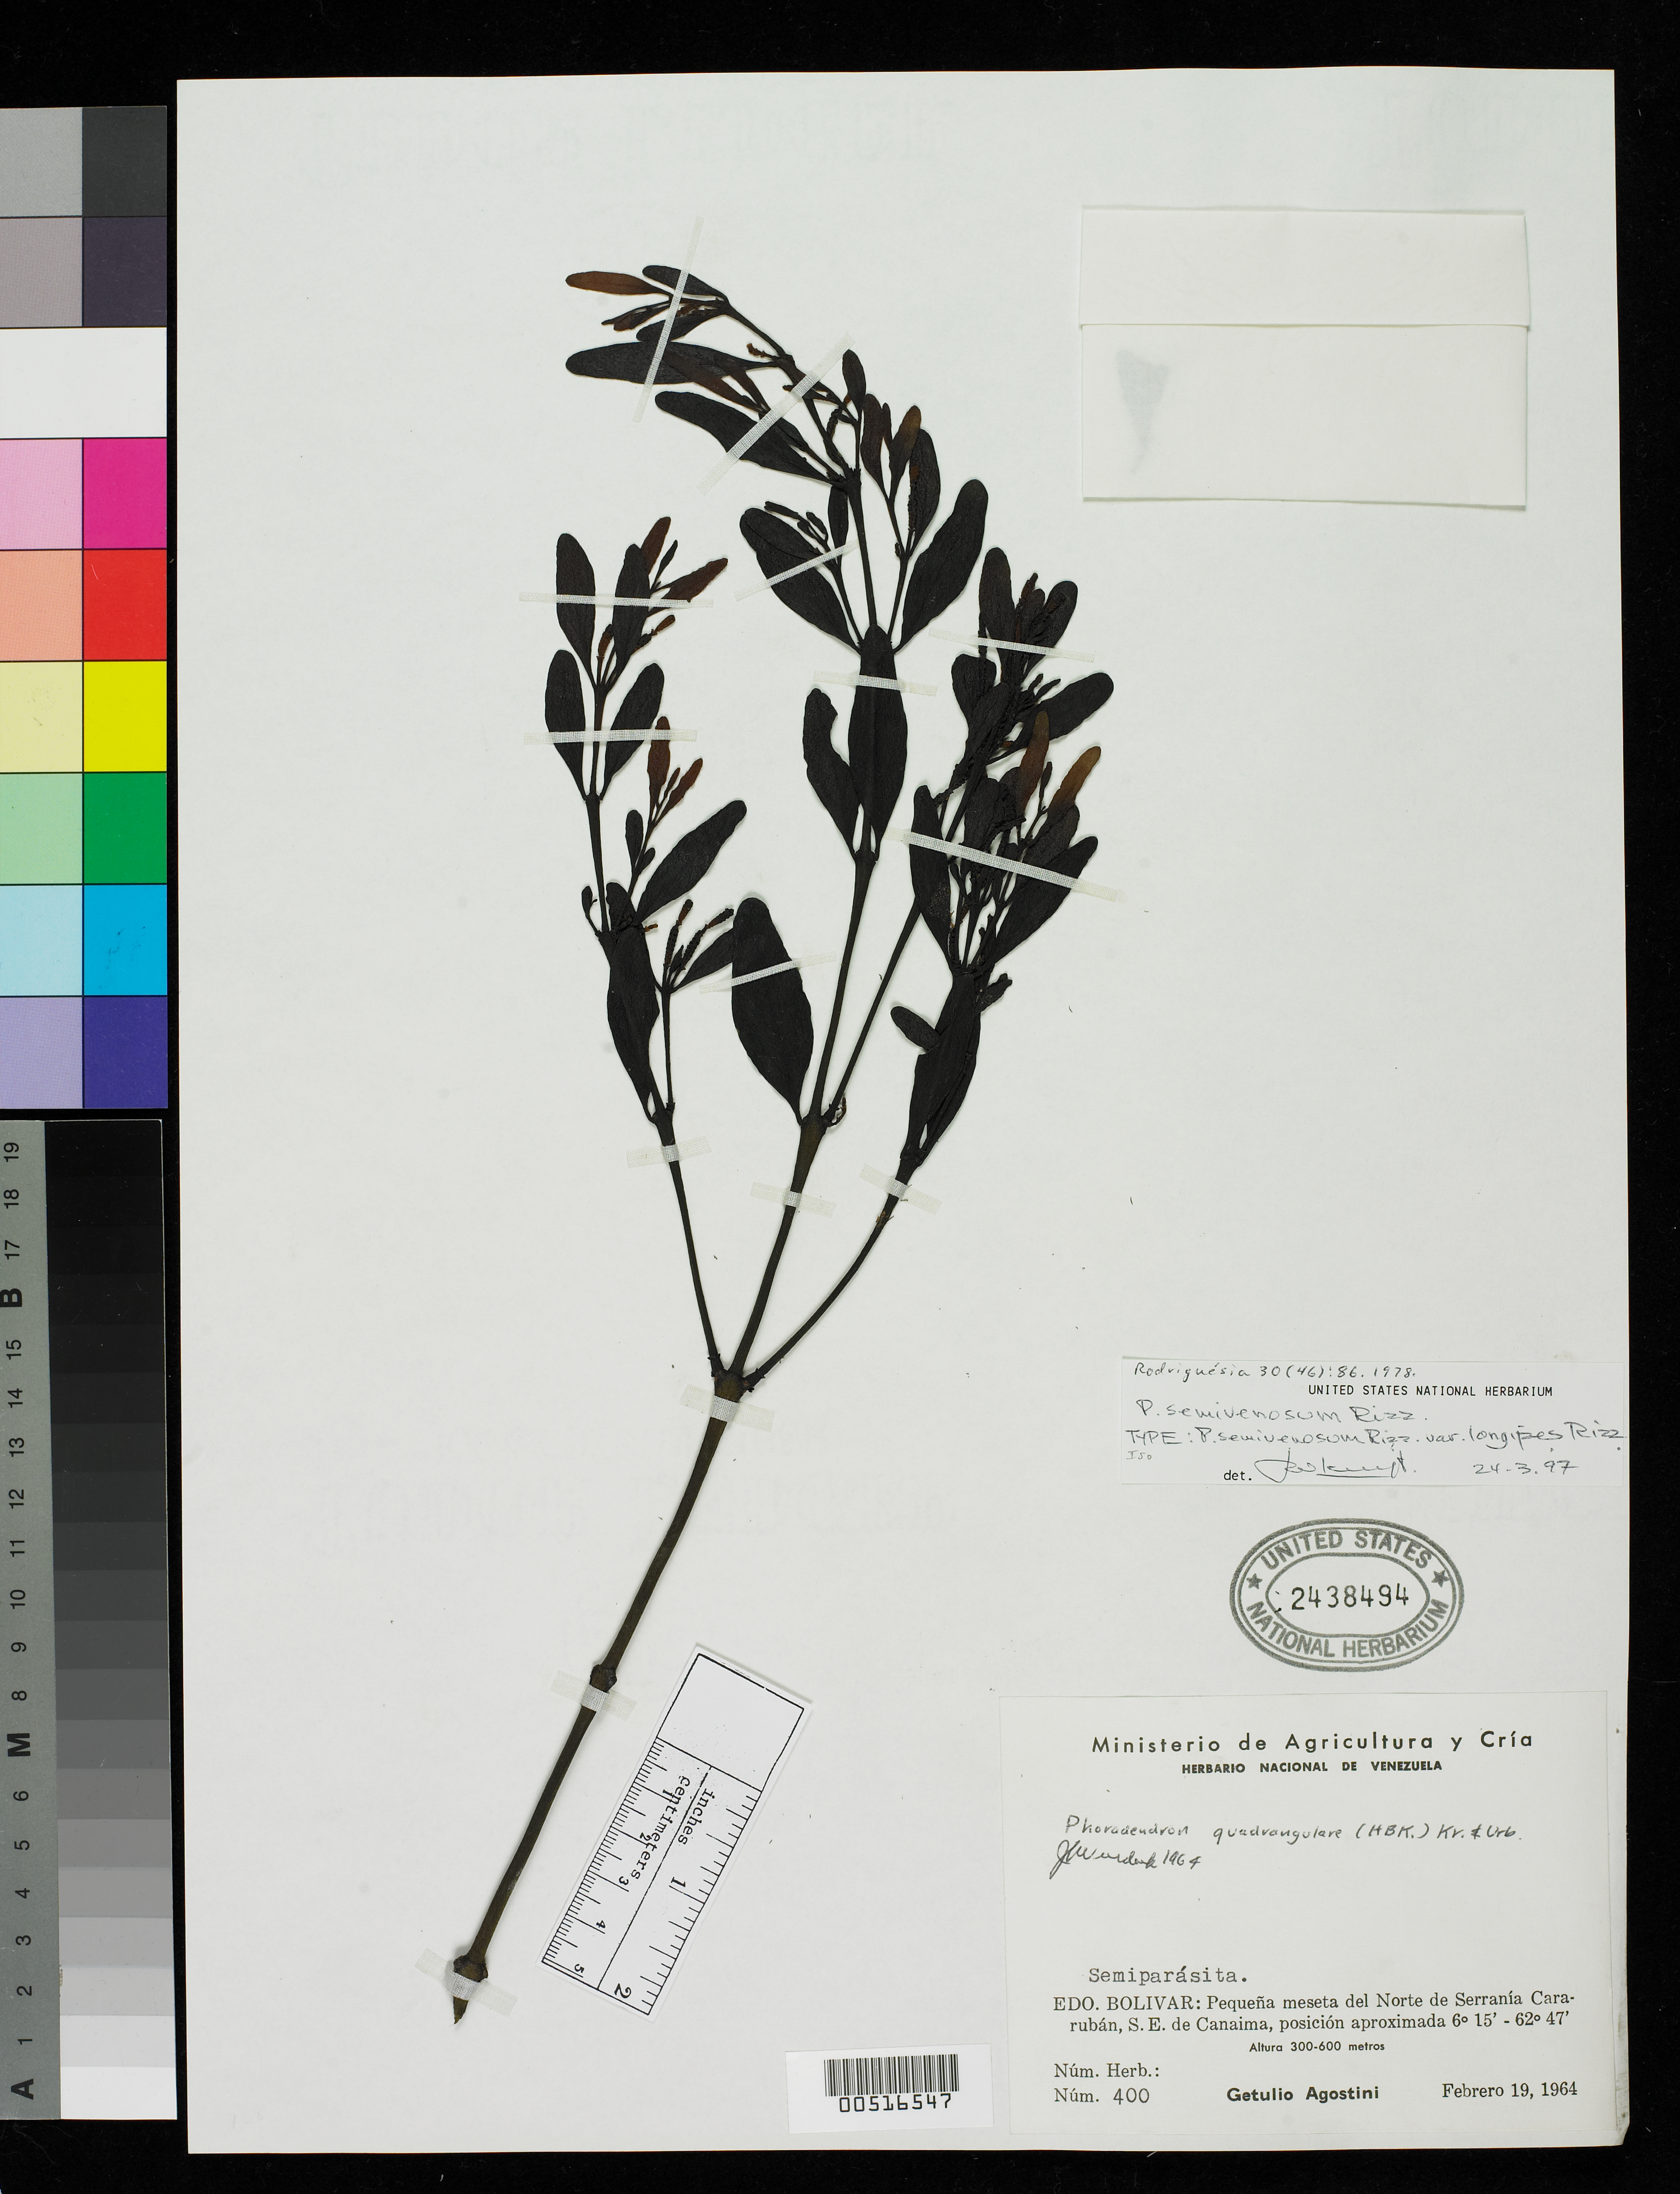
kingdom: Plantae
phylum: Tracheophyta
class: Magnoliopsida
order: Santalales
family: Viscaceae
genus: Phoradendron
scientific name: Phoradendron semivenosum var. longipes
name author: Rizzini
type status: Isotype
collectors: G. Agostini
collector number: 400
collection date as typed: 19 Feb 1964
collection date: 1964-02-19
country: Venezuela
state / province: Bolivar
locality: Pequena Meseta Delnorte de Serrania Cararuban, se de Canaima.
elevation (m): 300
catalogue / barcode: US 2438494